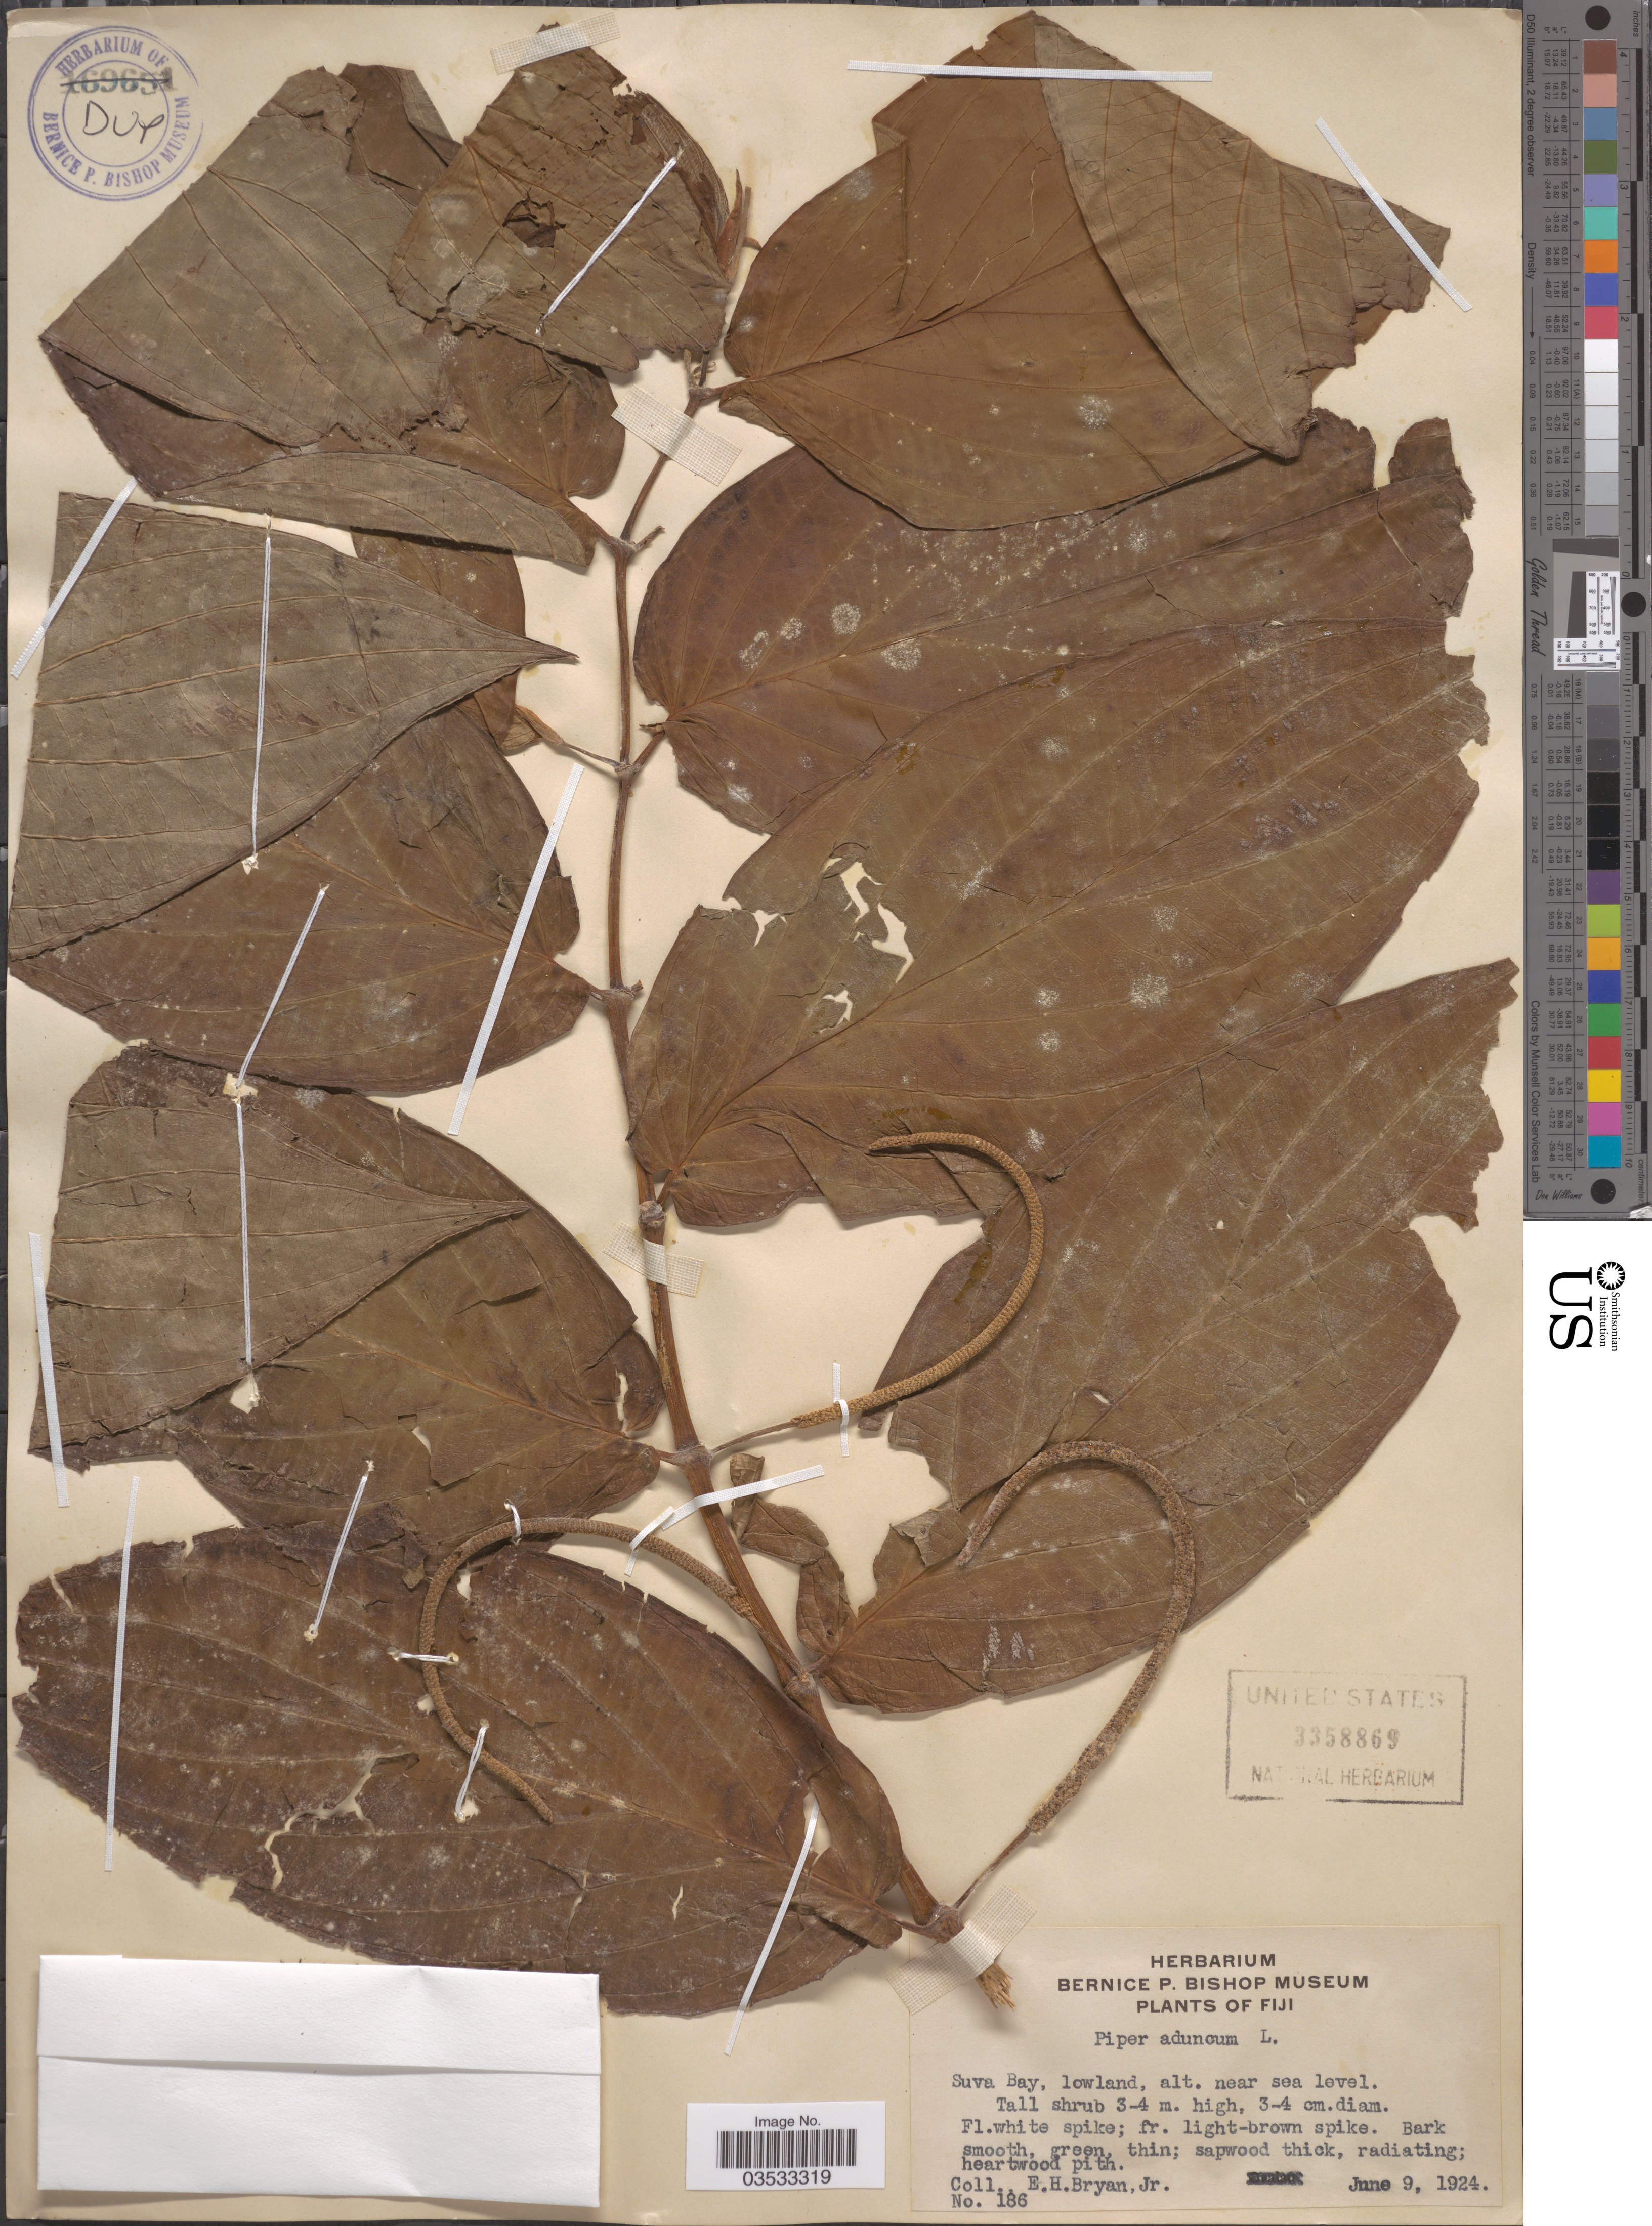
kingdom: Plantae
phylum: Tracheophyta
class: Magnoliopsida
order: Piperales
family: Piperaceae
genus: Piper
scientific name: Piper aduncum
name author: L.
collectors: E. Bryan Jr.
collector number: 186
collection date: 1924-06-09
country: Fiji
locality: Suva Bay.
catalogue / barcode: US 3358869